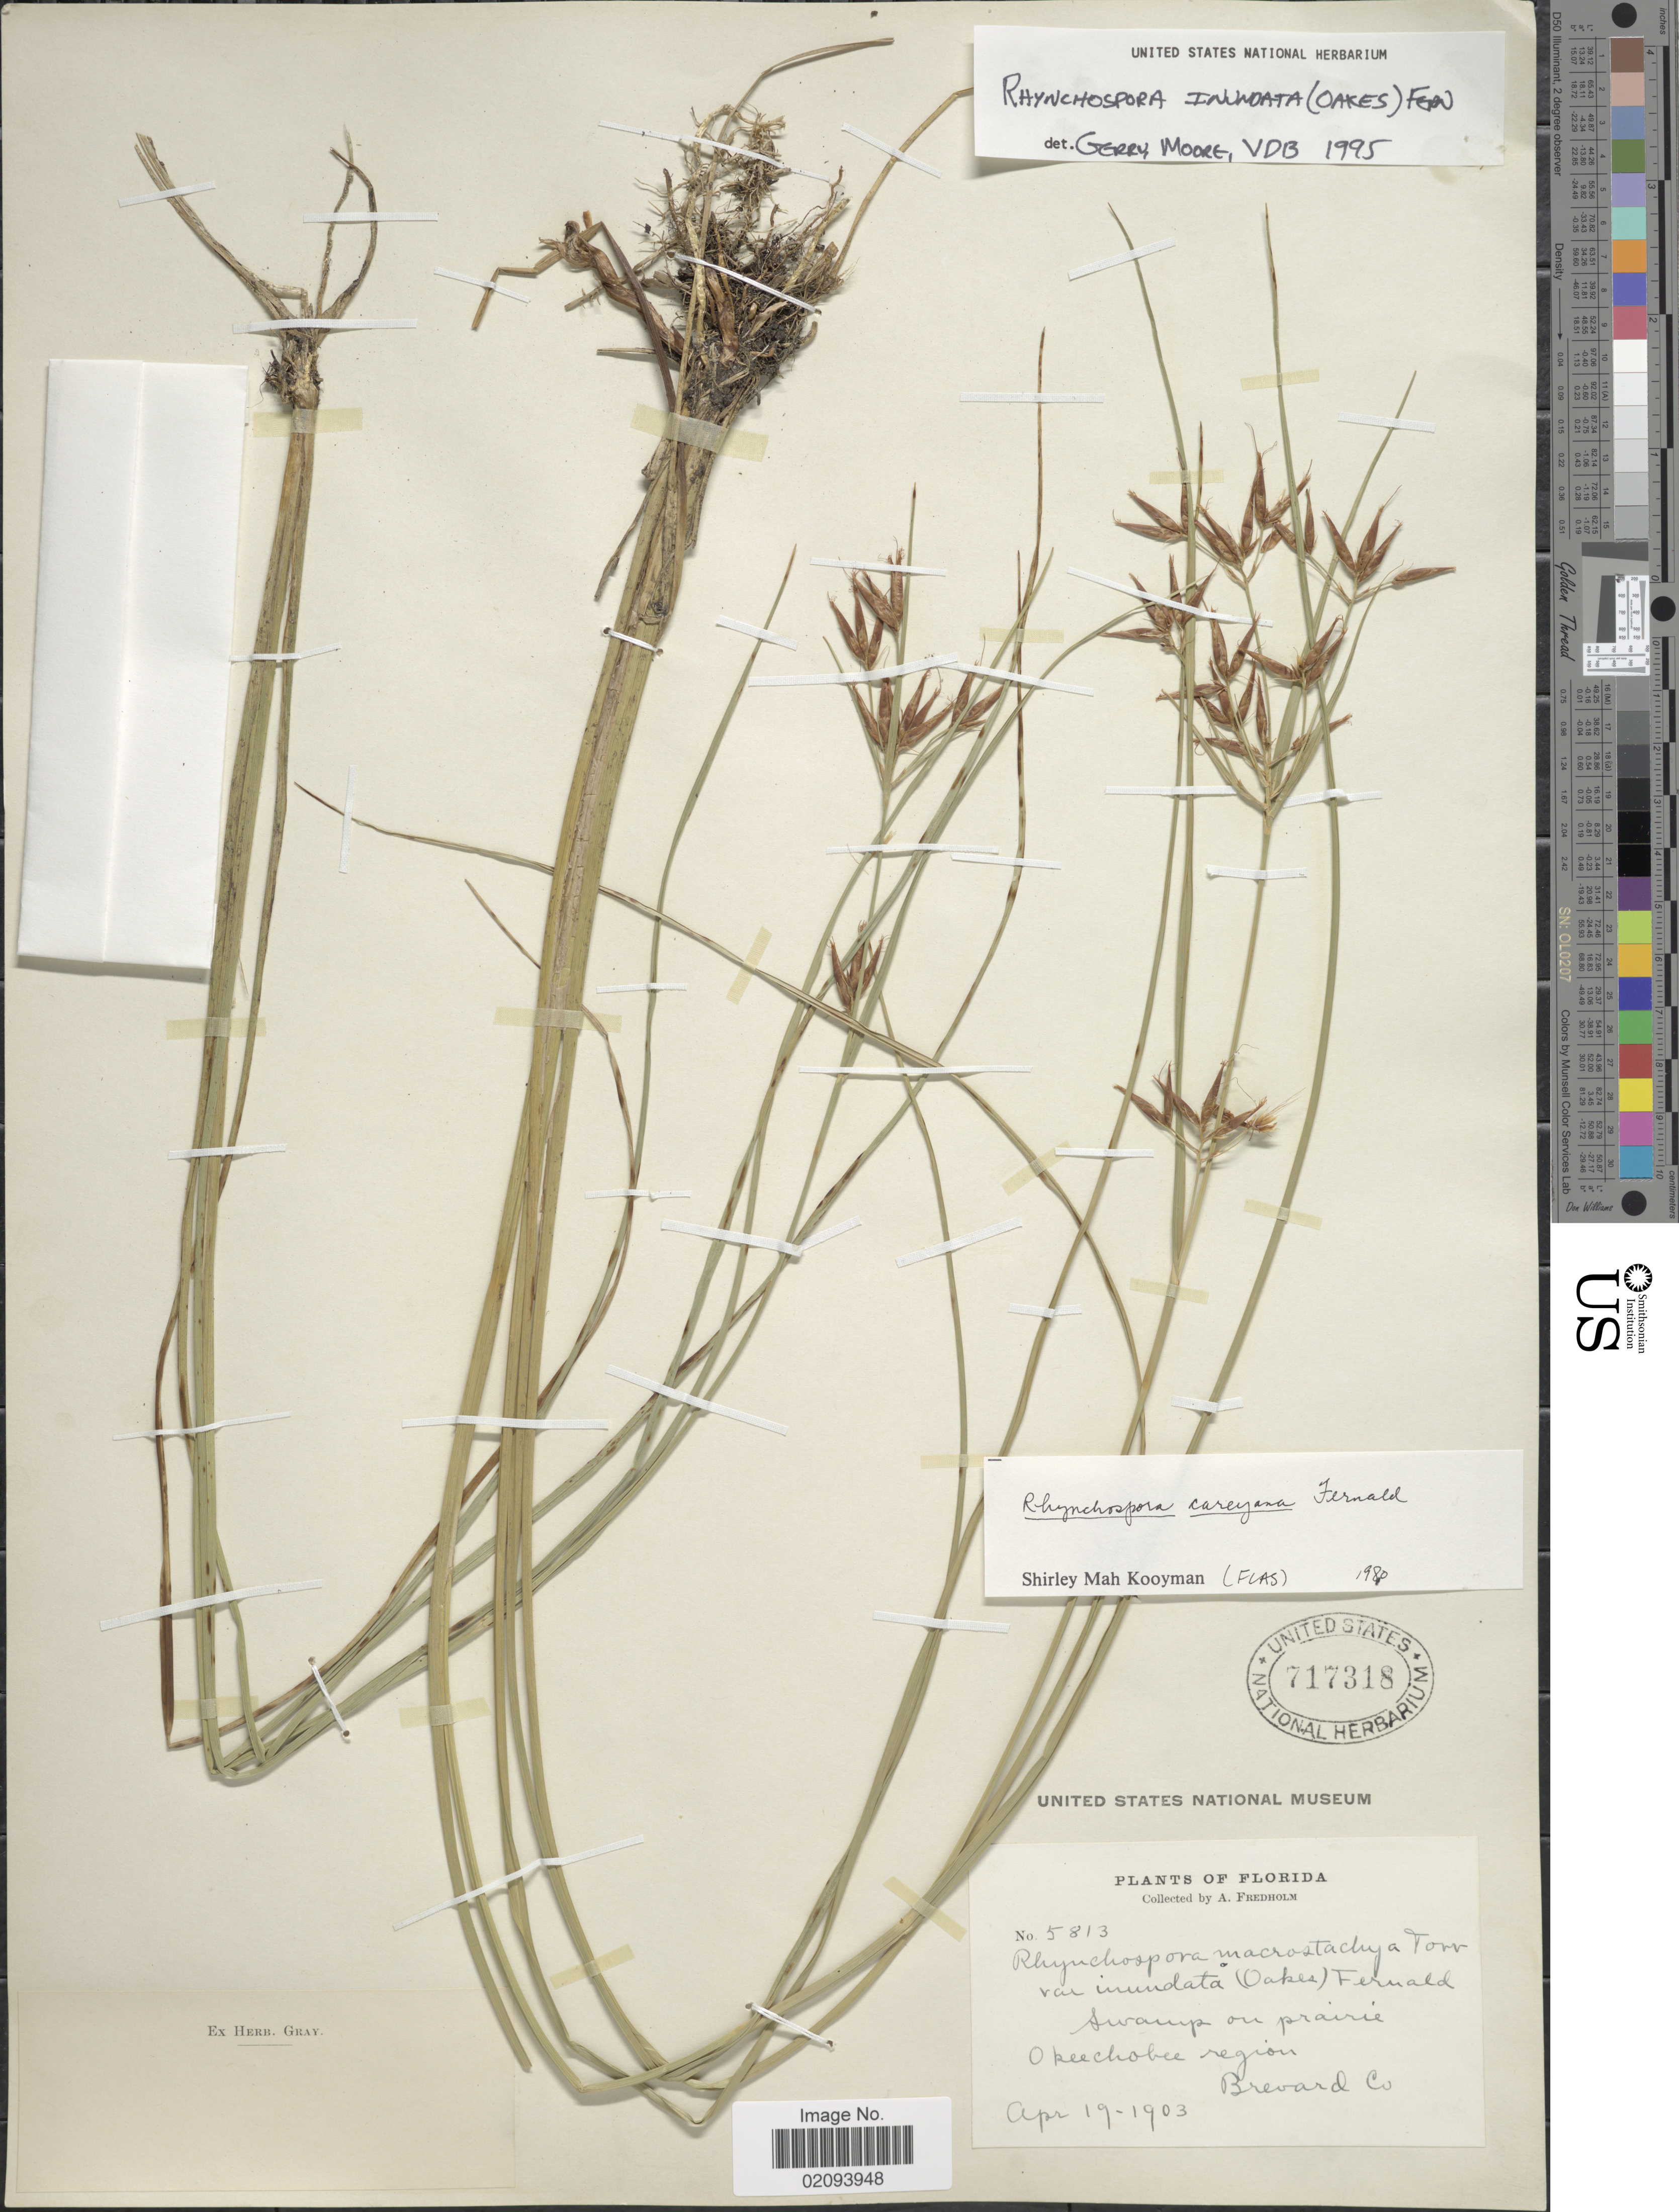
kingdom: Plantae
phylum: Tracheophyta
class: Liliopsida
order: Poales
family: Cyperaceae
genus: Rhynchospora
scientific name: Rhynchospora inundata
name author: (Oakes) Fernald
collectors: A. Fredholm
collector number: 5813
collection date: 1903-04-19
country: United States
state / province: Florida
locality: Swamp on prairie. Okeechobee region, Brevard Co.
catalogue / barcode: US 717318